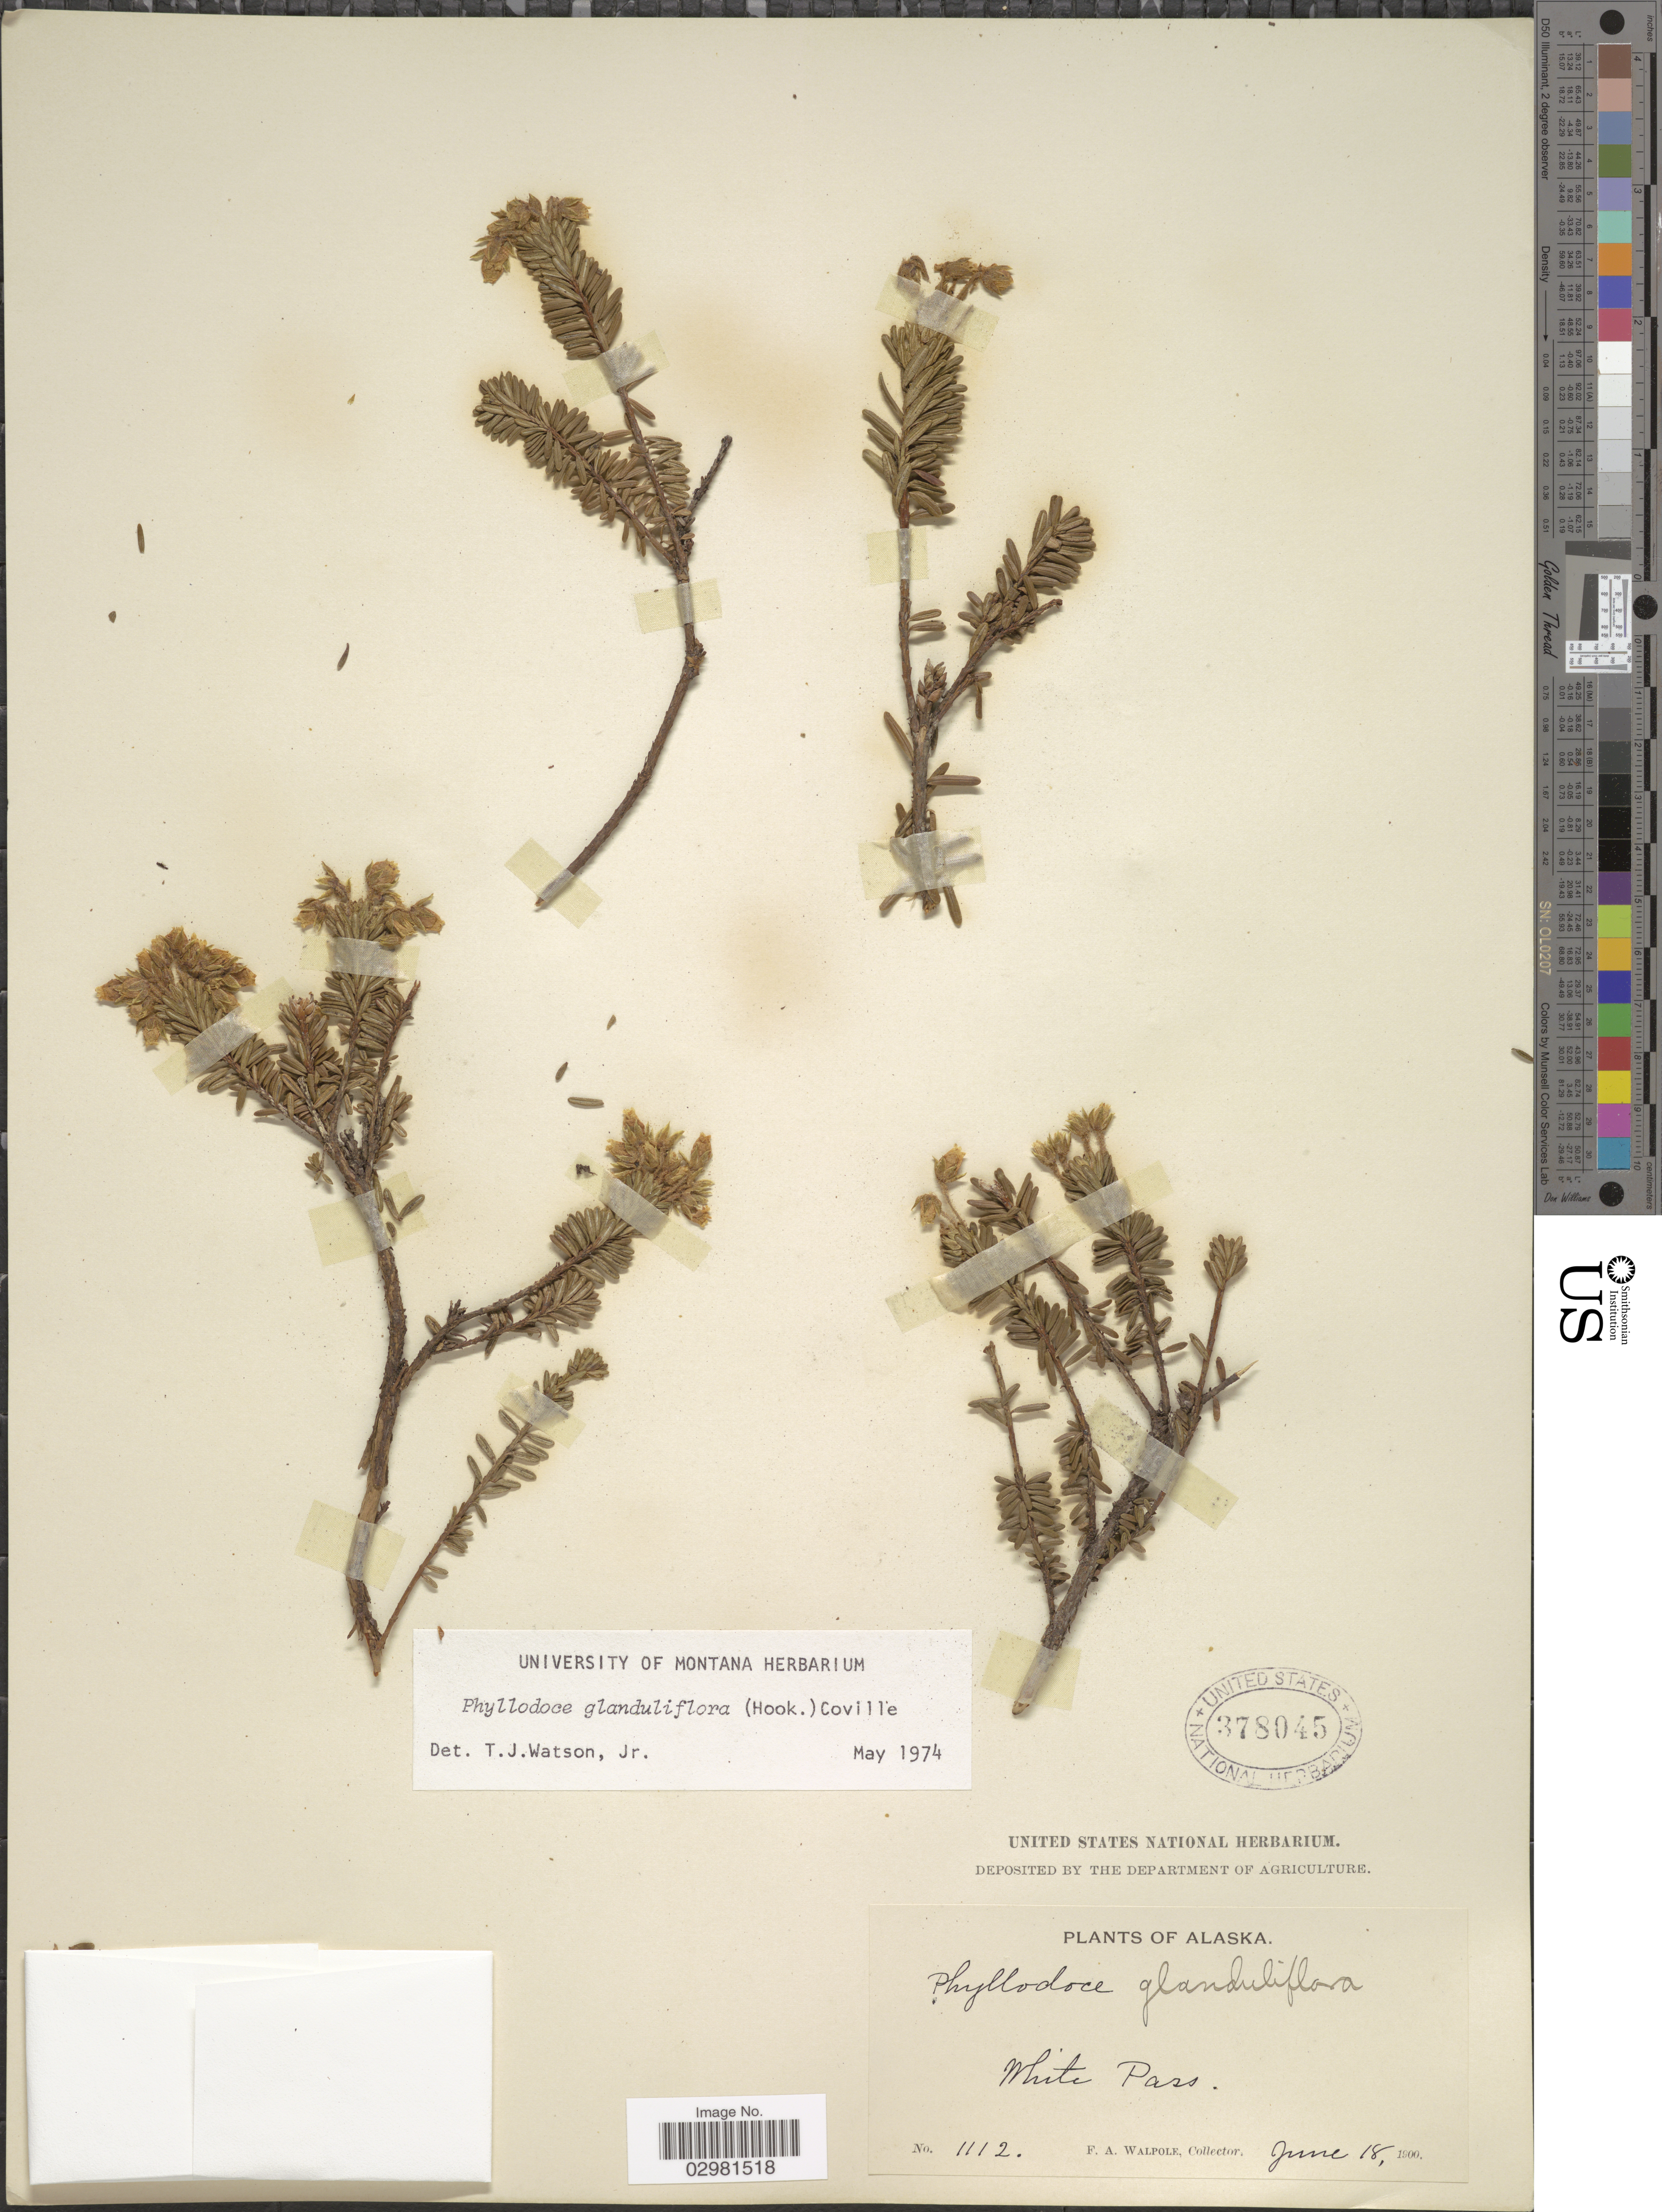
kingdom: Plantae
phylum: Tracheophyta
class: Magnoliopsida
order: Ericales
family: Ericaceae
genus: Phyllodoce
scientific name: Phyllodoce glanduliflora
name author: (Hook.) Coville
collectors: F. Walpole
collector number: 1112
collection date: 1900-06-18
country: United States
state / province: Alaska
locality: White Pass.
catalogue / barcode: US 378045